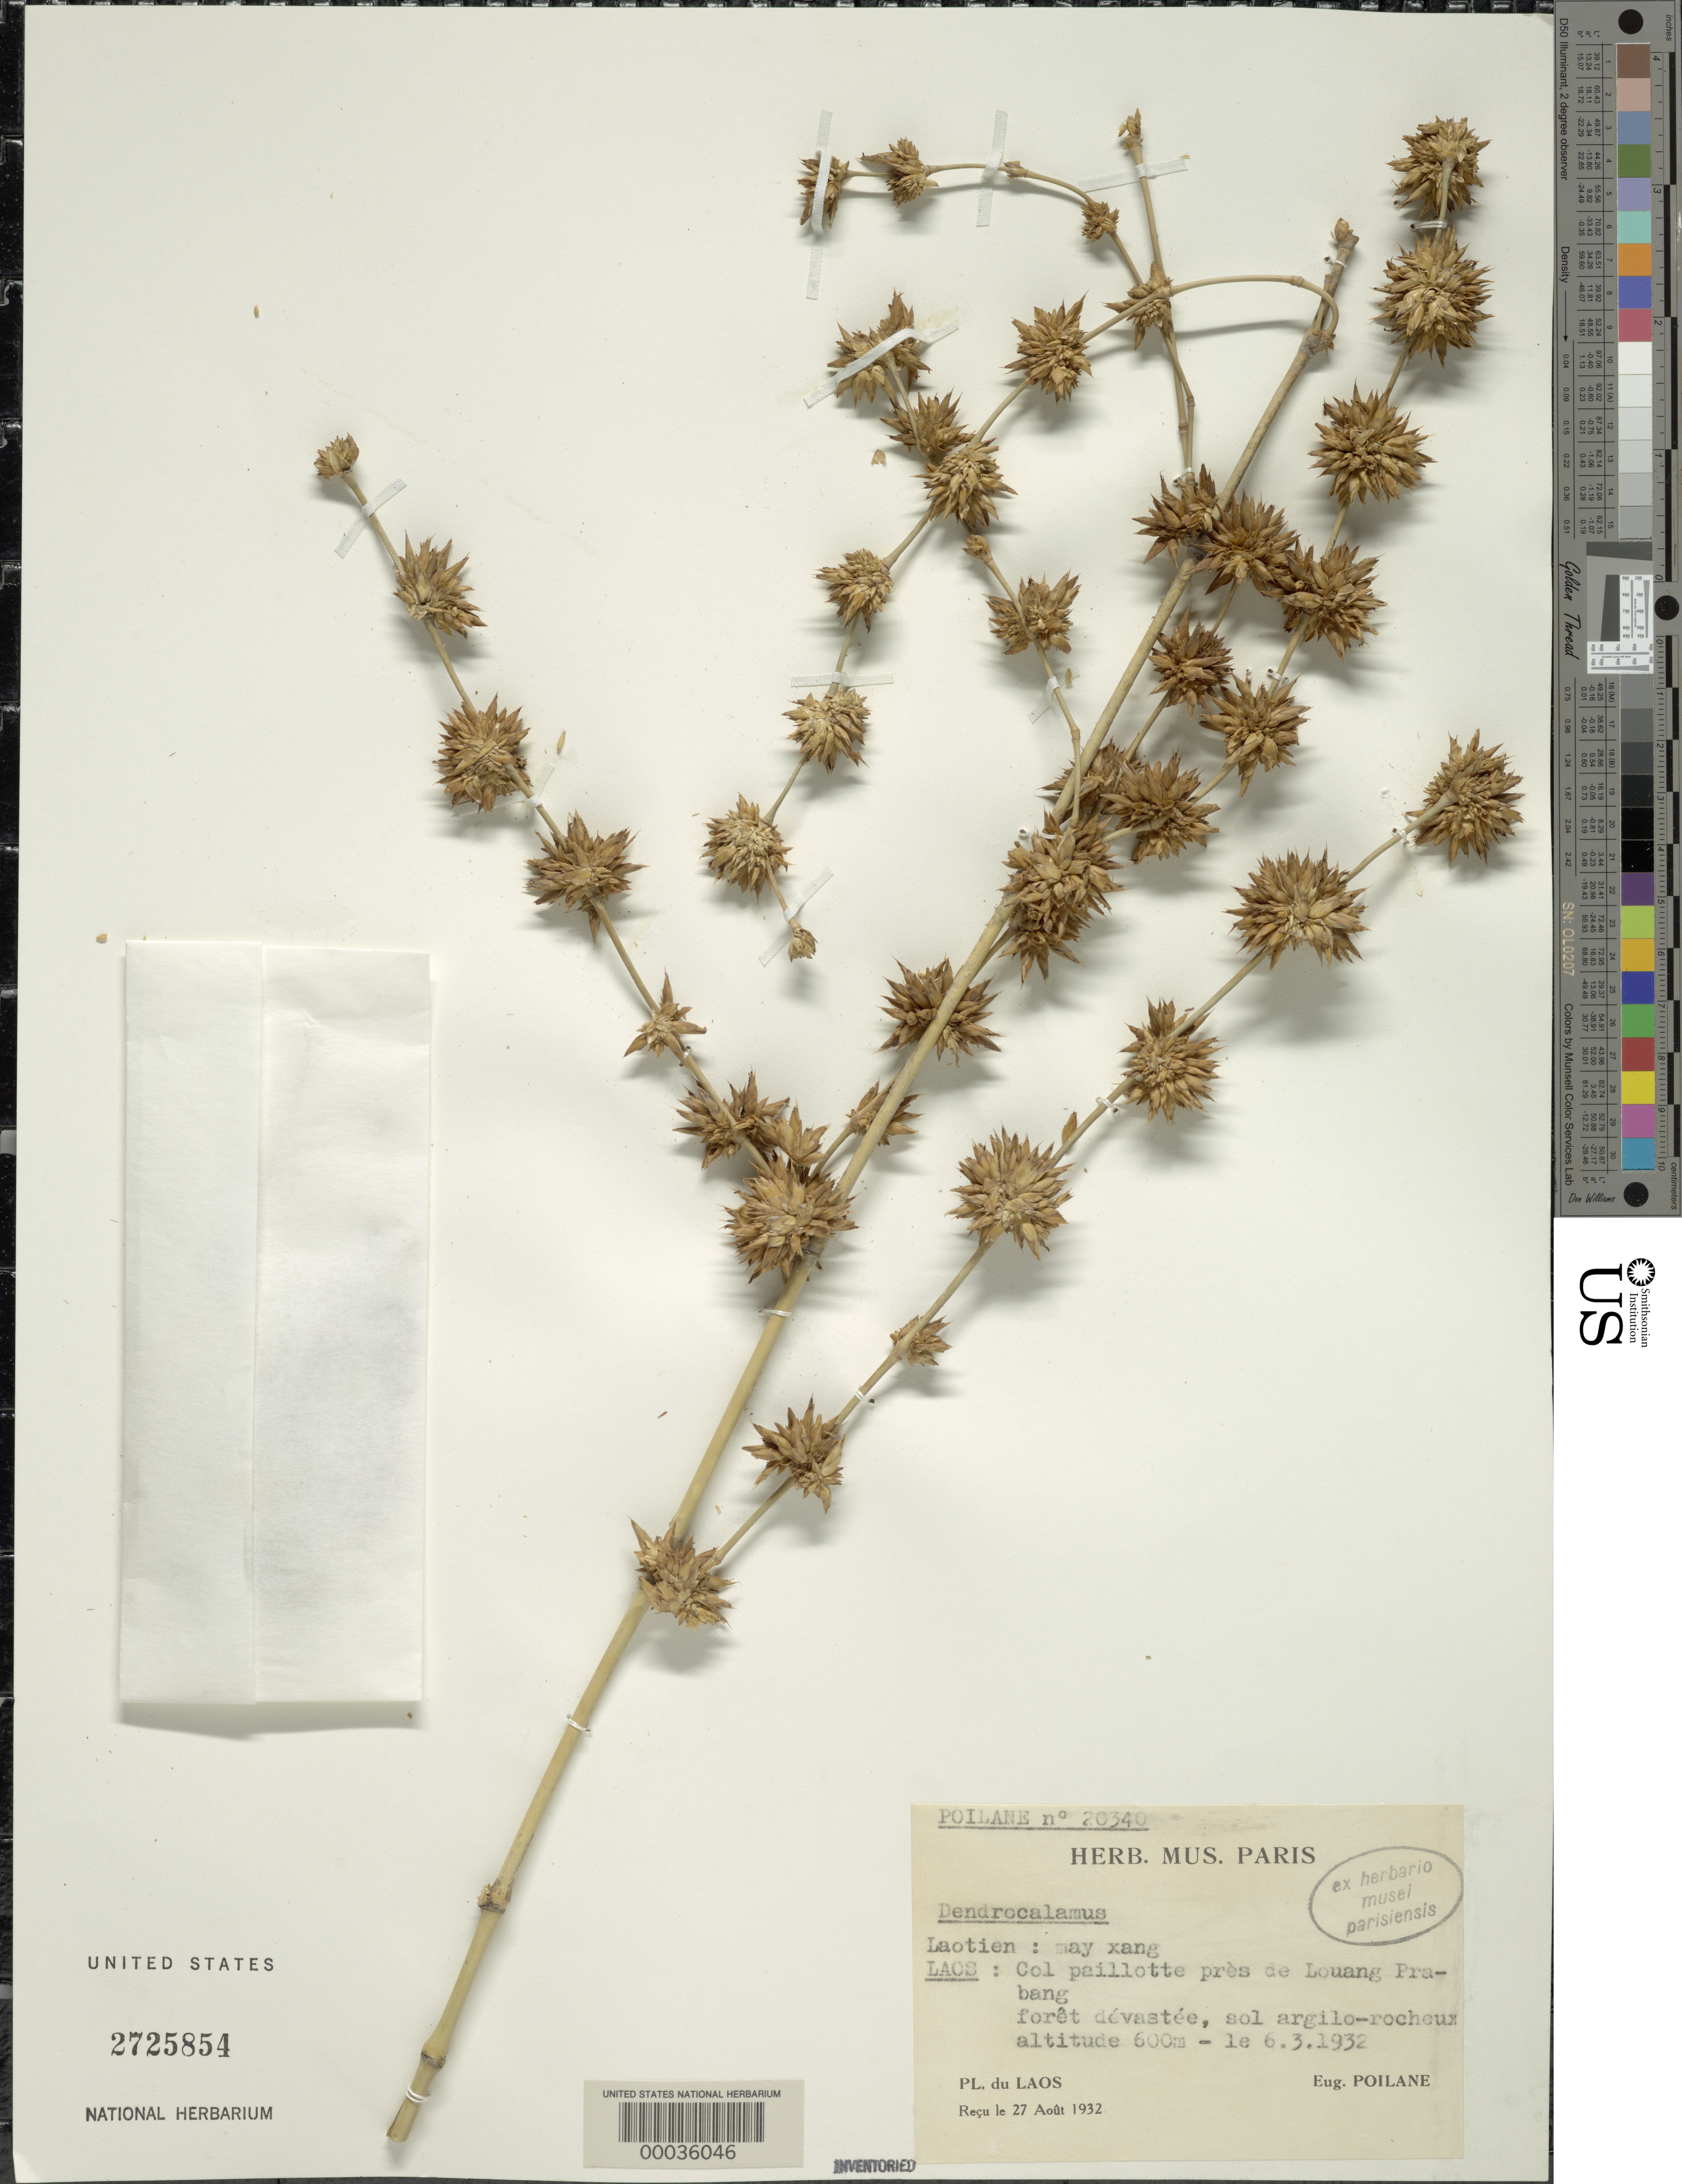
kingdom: Plantae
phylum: Tracheophyta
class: Liliopsida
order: Poales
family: Poaceae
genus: Dendrocalamus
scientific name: Dendrocalamus sp.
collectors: M. Poilane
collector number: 20340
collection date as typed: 03 Jun 1932 or 06 Mar 1932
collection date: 1932-03-06 or 1932-06-03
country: Laos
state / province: Louangphabang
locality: Louang Prabang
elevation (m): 600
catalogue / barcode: US 2725854